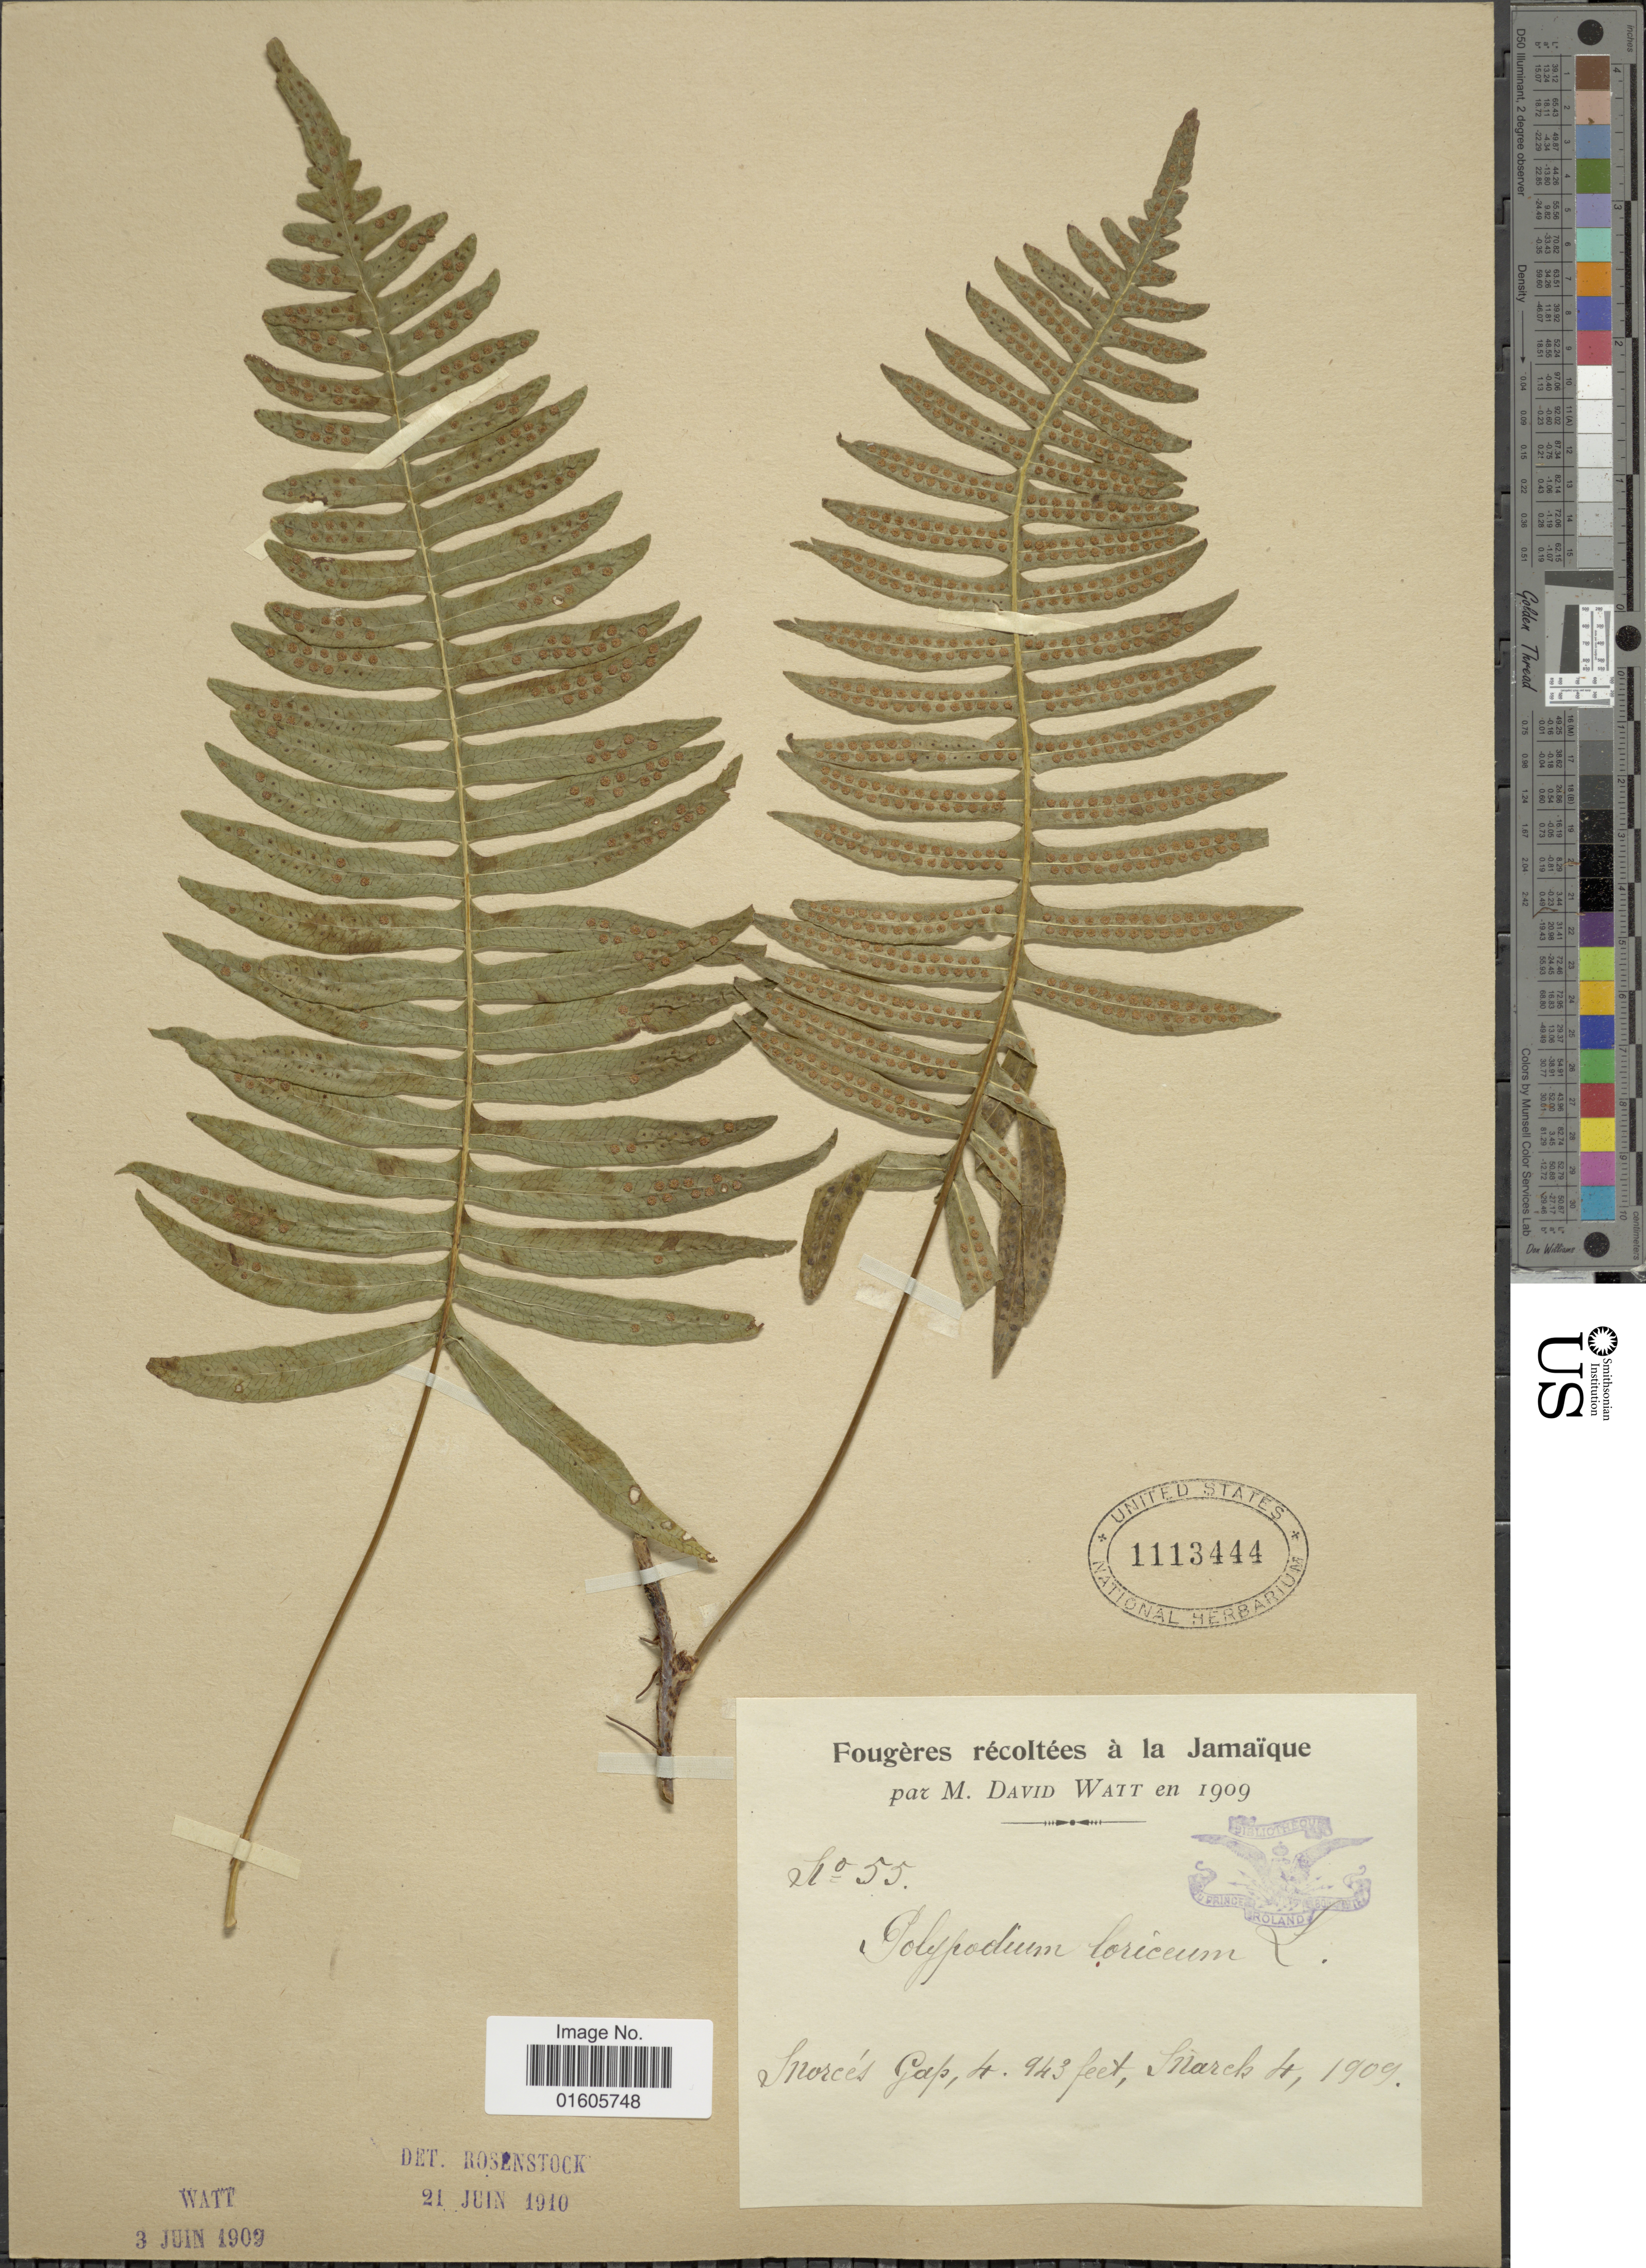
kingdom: Plantae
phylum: Tracheophyta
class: Polypodiopsida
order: Polypodiales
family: Polypodiaceae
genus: Serpocaulon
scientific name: Serpocaulon loriceum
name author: (L.) A.R. Sm.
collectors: M. Watt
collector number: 55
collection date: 1909-03-04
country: Jamaica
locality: Snorcés Gap.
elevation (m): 1507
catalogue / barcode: US 1113444